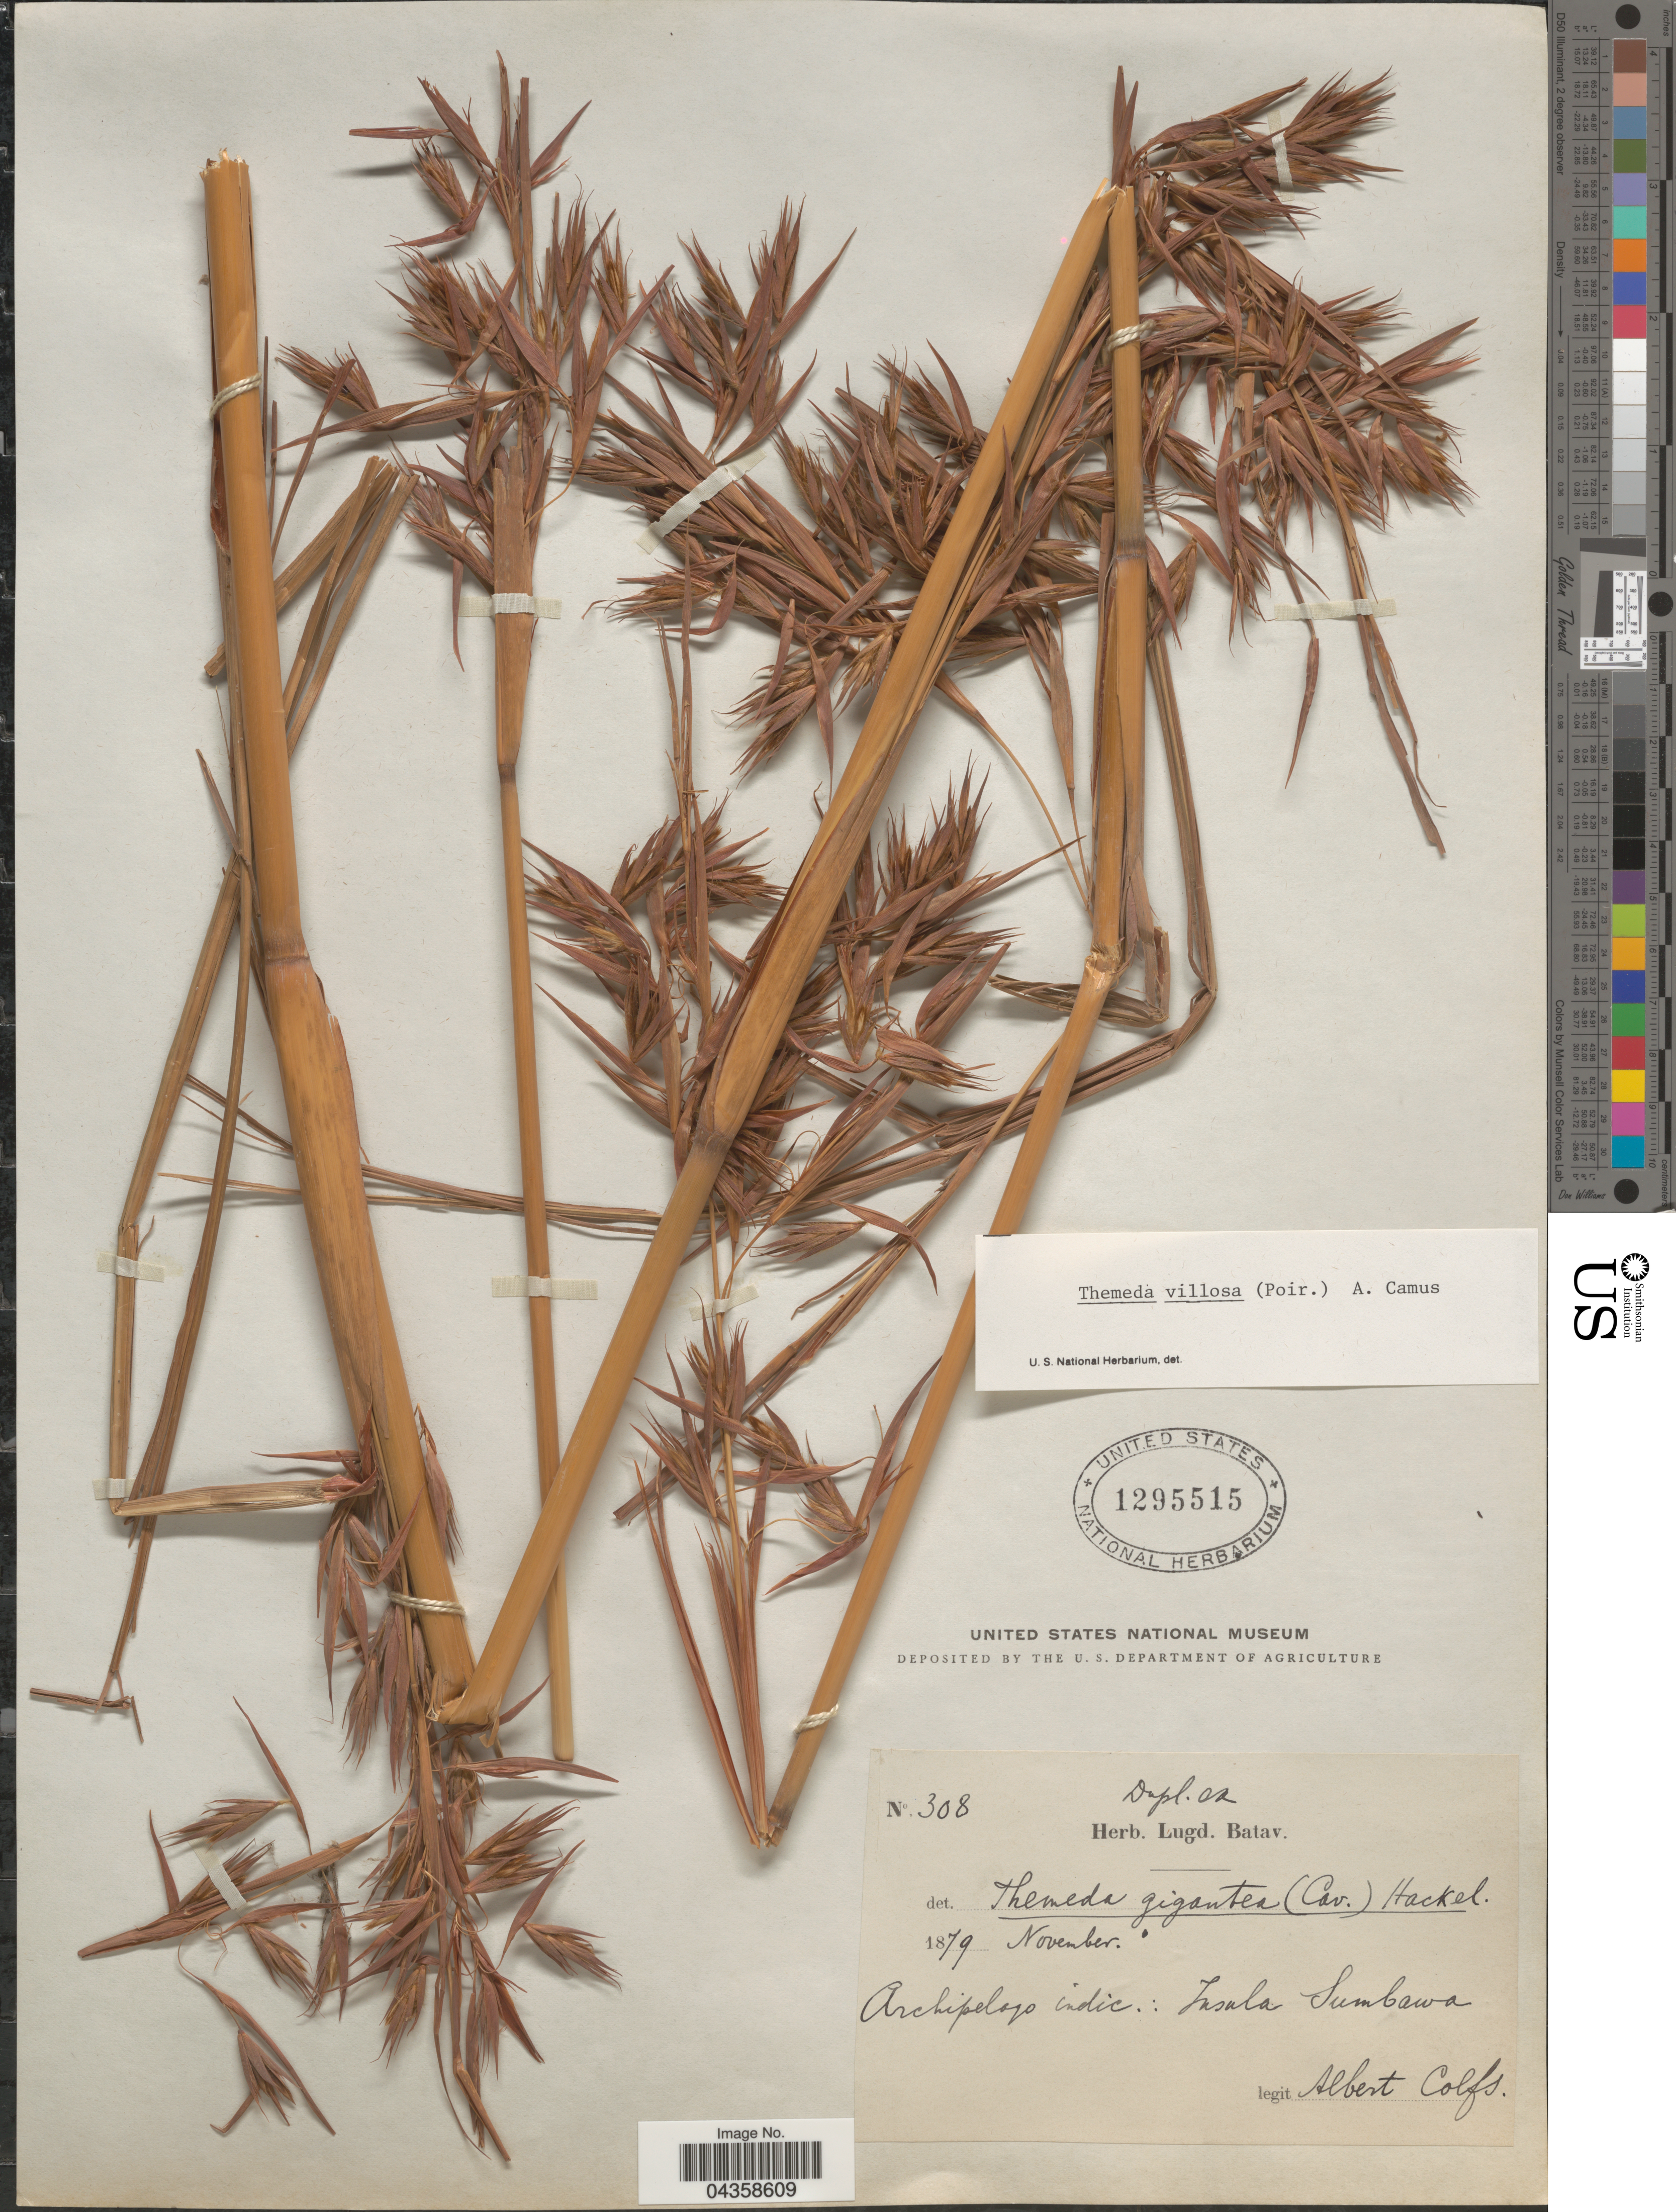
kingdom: Plantae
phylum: Tracheophyta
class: Liliopsida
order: Poales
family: Poaceae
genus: Themeda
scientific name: Themeda villosa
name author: (Lam.) A. Camus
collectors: A. Colfs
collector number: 308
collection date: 1879-11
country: Indonesia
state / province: Nusa Tenggara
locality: Archipelago indic.: Insula Sumbawa.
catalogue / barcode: US 1295515